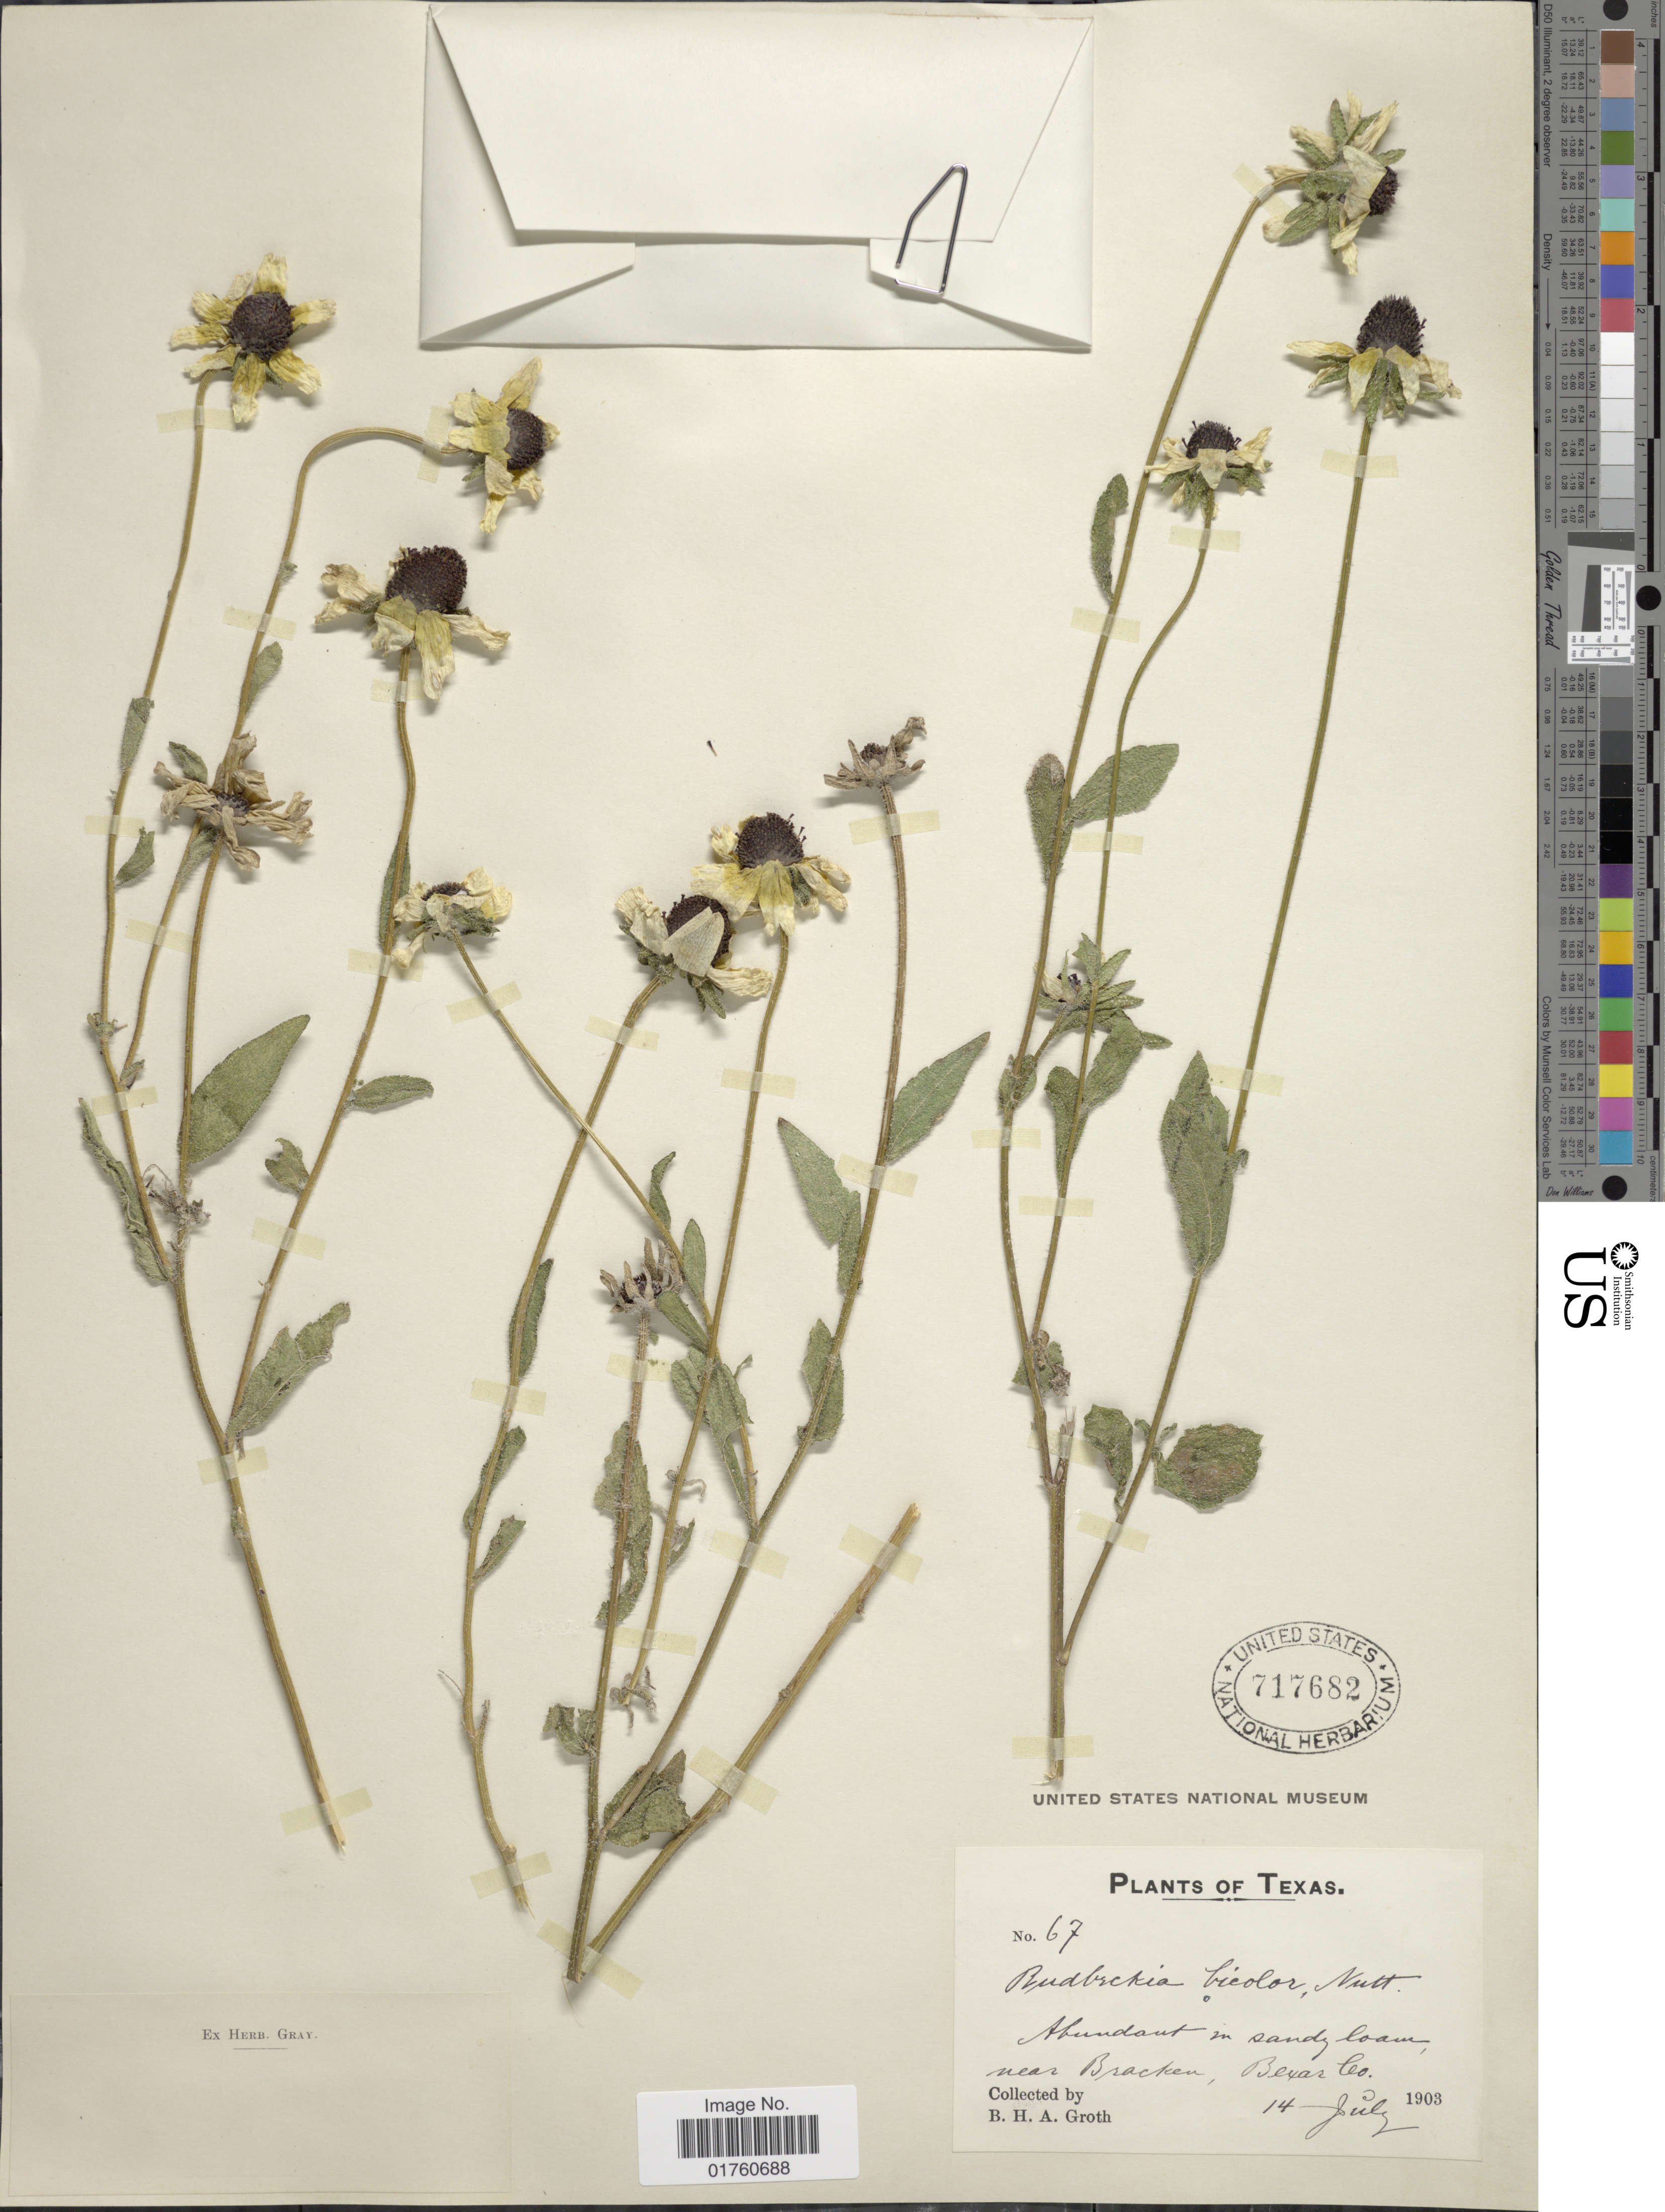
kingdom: Plantae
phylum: Tracheophyta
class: Magnoliopsida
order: Asterales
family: Asteraceae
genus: Rudbeckia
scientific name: Rudbeckia bicolor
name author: Nutt.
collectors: B. Groth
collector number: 67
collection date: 1903-07-14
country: United States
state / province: Texas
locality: Abundant in sandy loam, near Bracken, Bexar Co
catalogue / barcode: US 717682